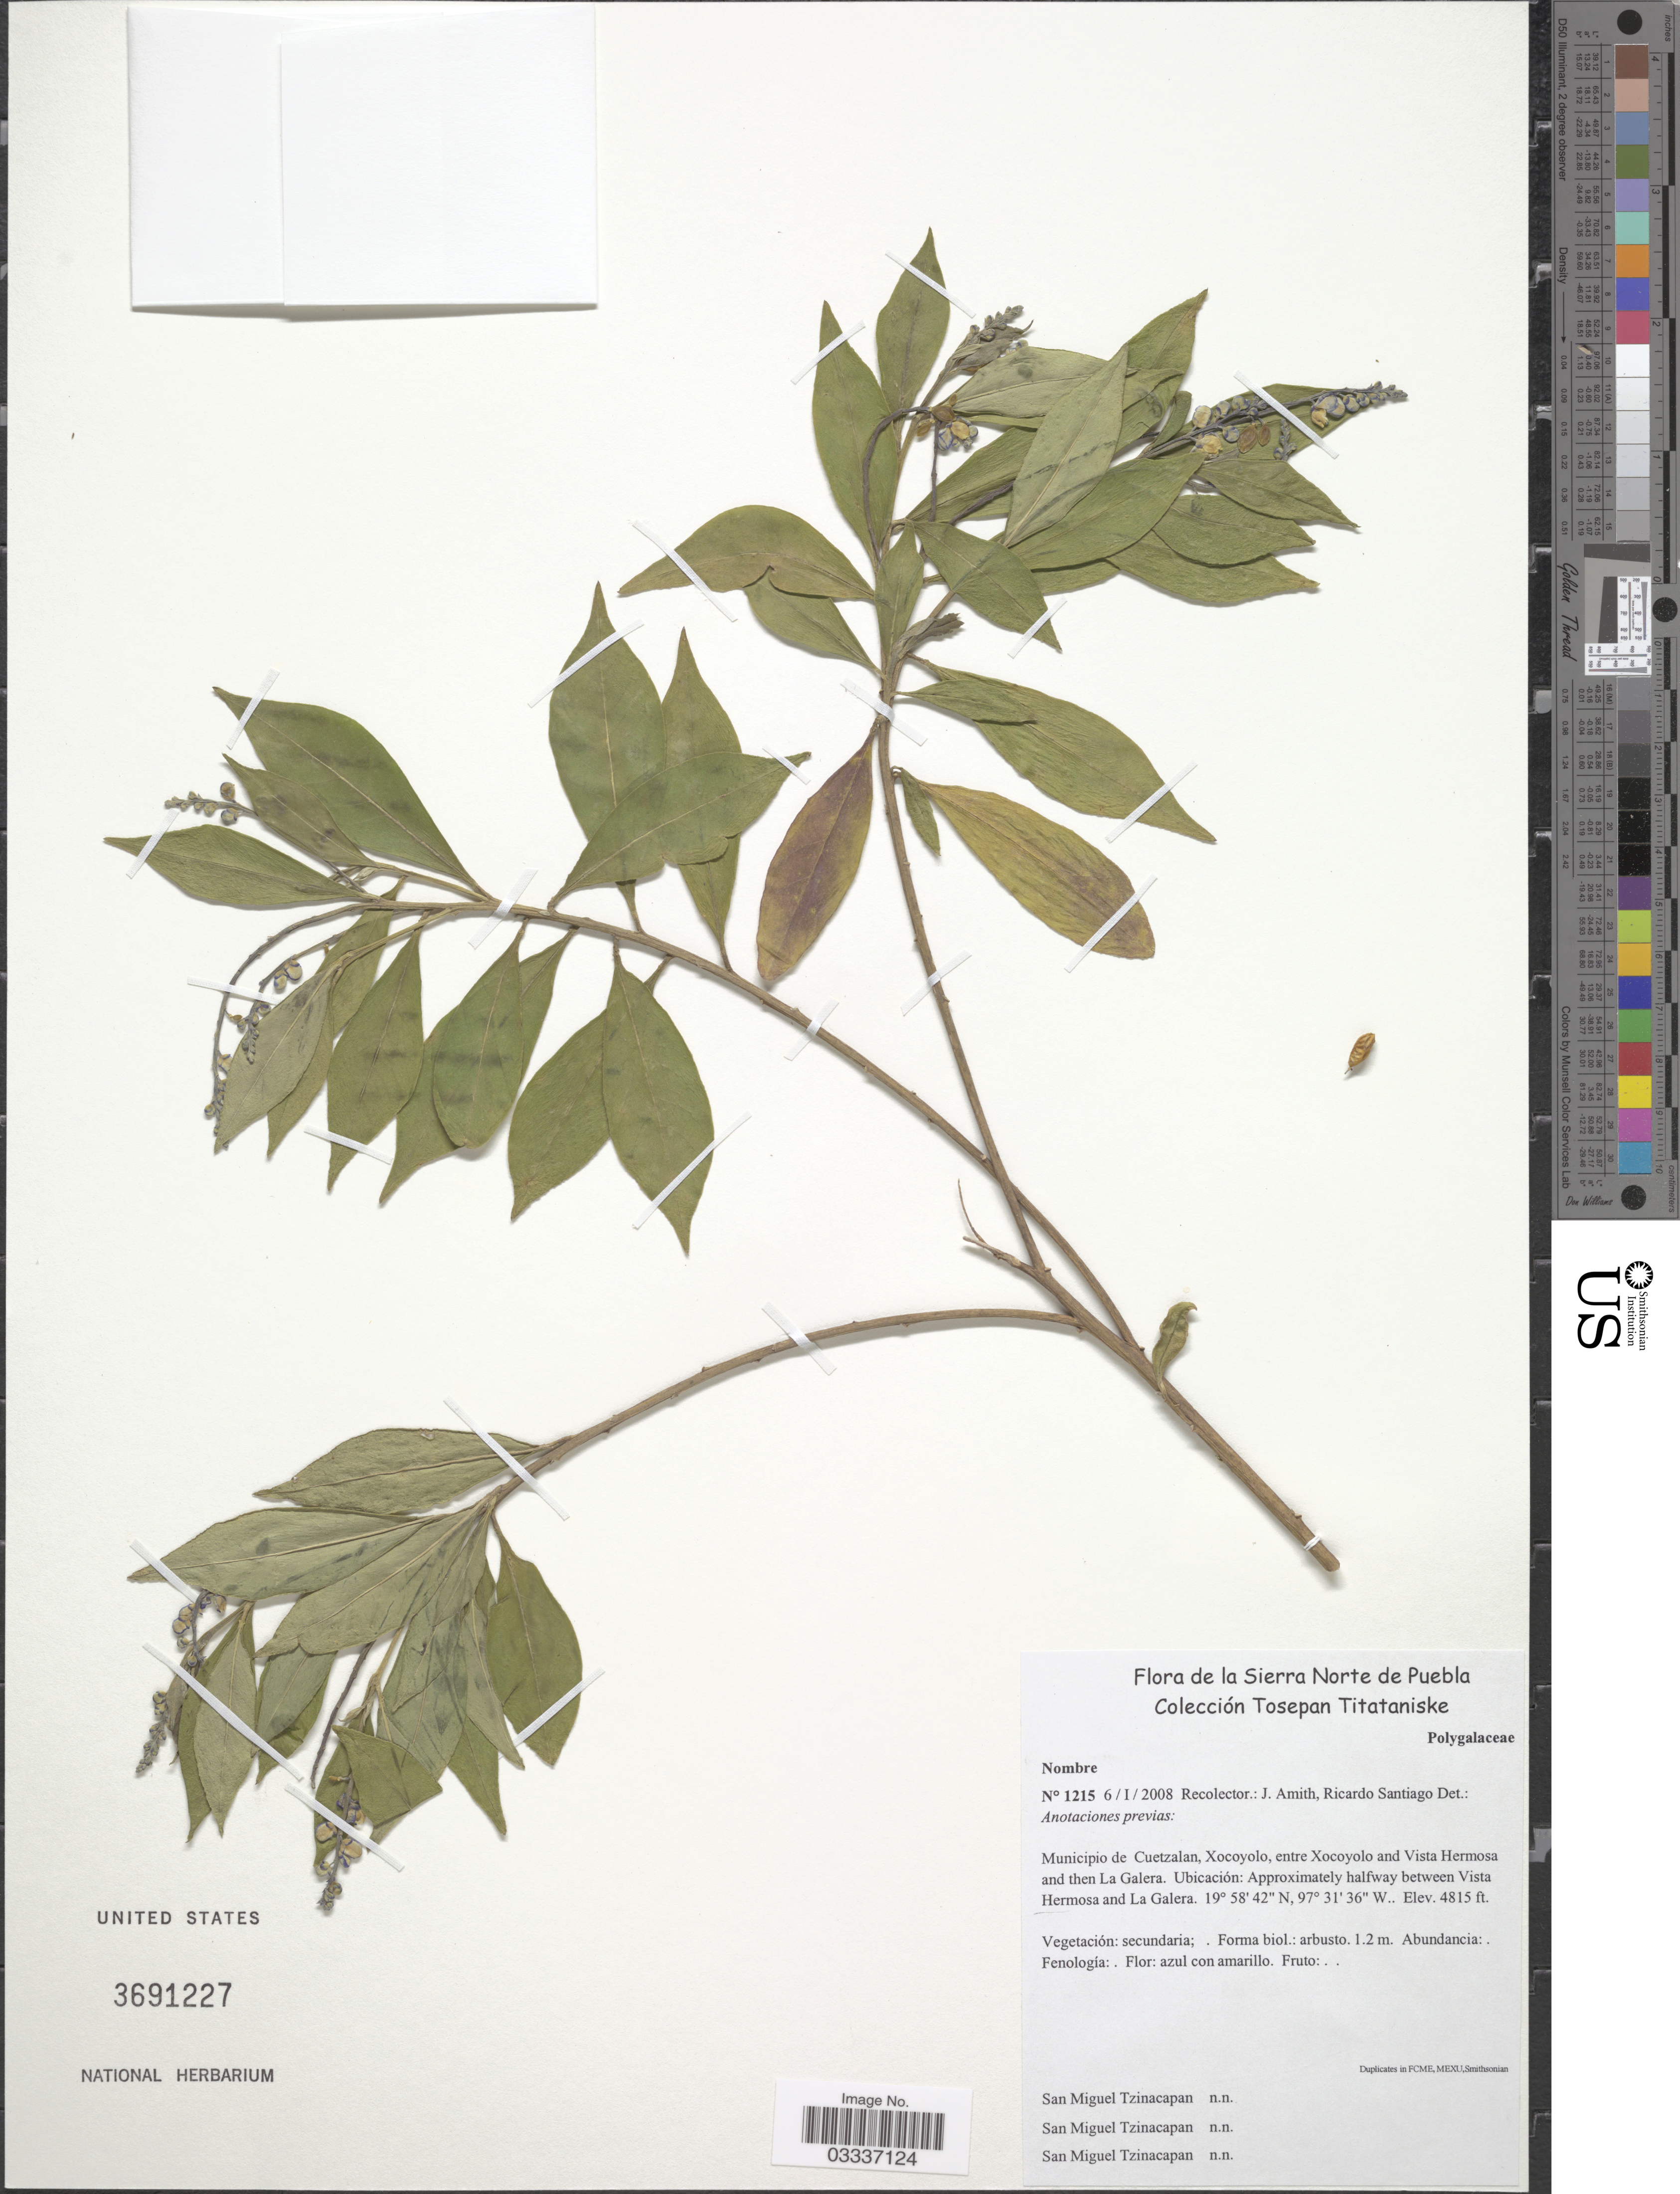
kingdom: Plantae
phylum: Tracheophyta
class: Magnoliopsida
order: Fabales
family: Polygalaceae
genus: Monnina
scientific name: Monnina sp.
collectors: J. D. Amith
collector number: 1215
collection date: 2008-01-06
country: Mexico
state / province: Puebla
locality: La Sierra Norte de Puebla. Municipio de Cuetzalan, Xocoyolo, entre Xocoyolo and Vista Hermosa and then La Galera.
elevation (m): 1468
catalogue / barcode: US 3691227